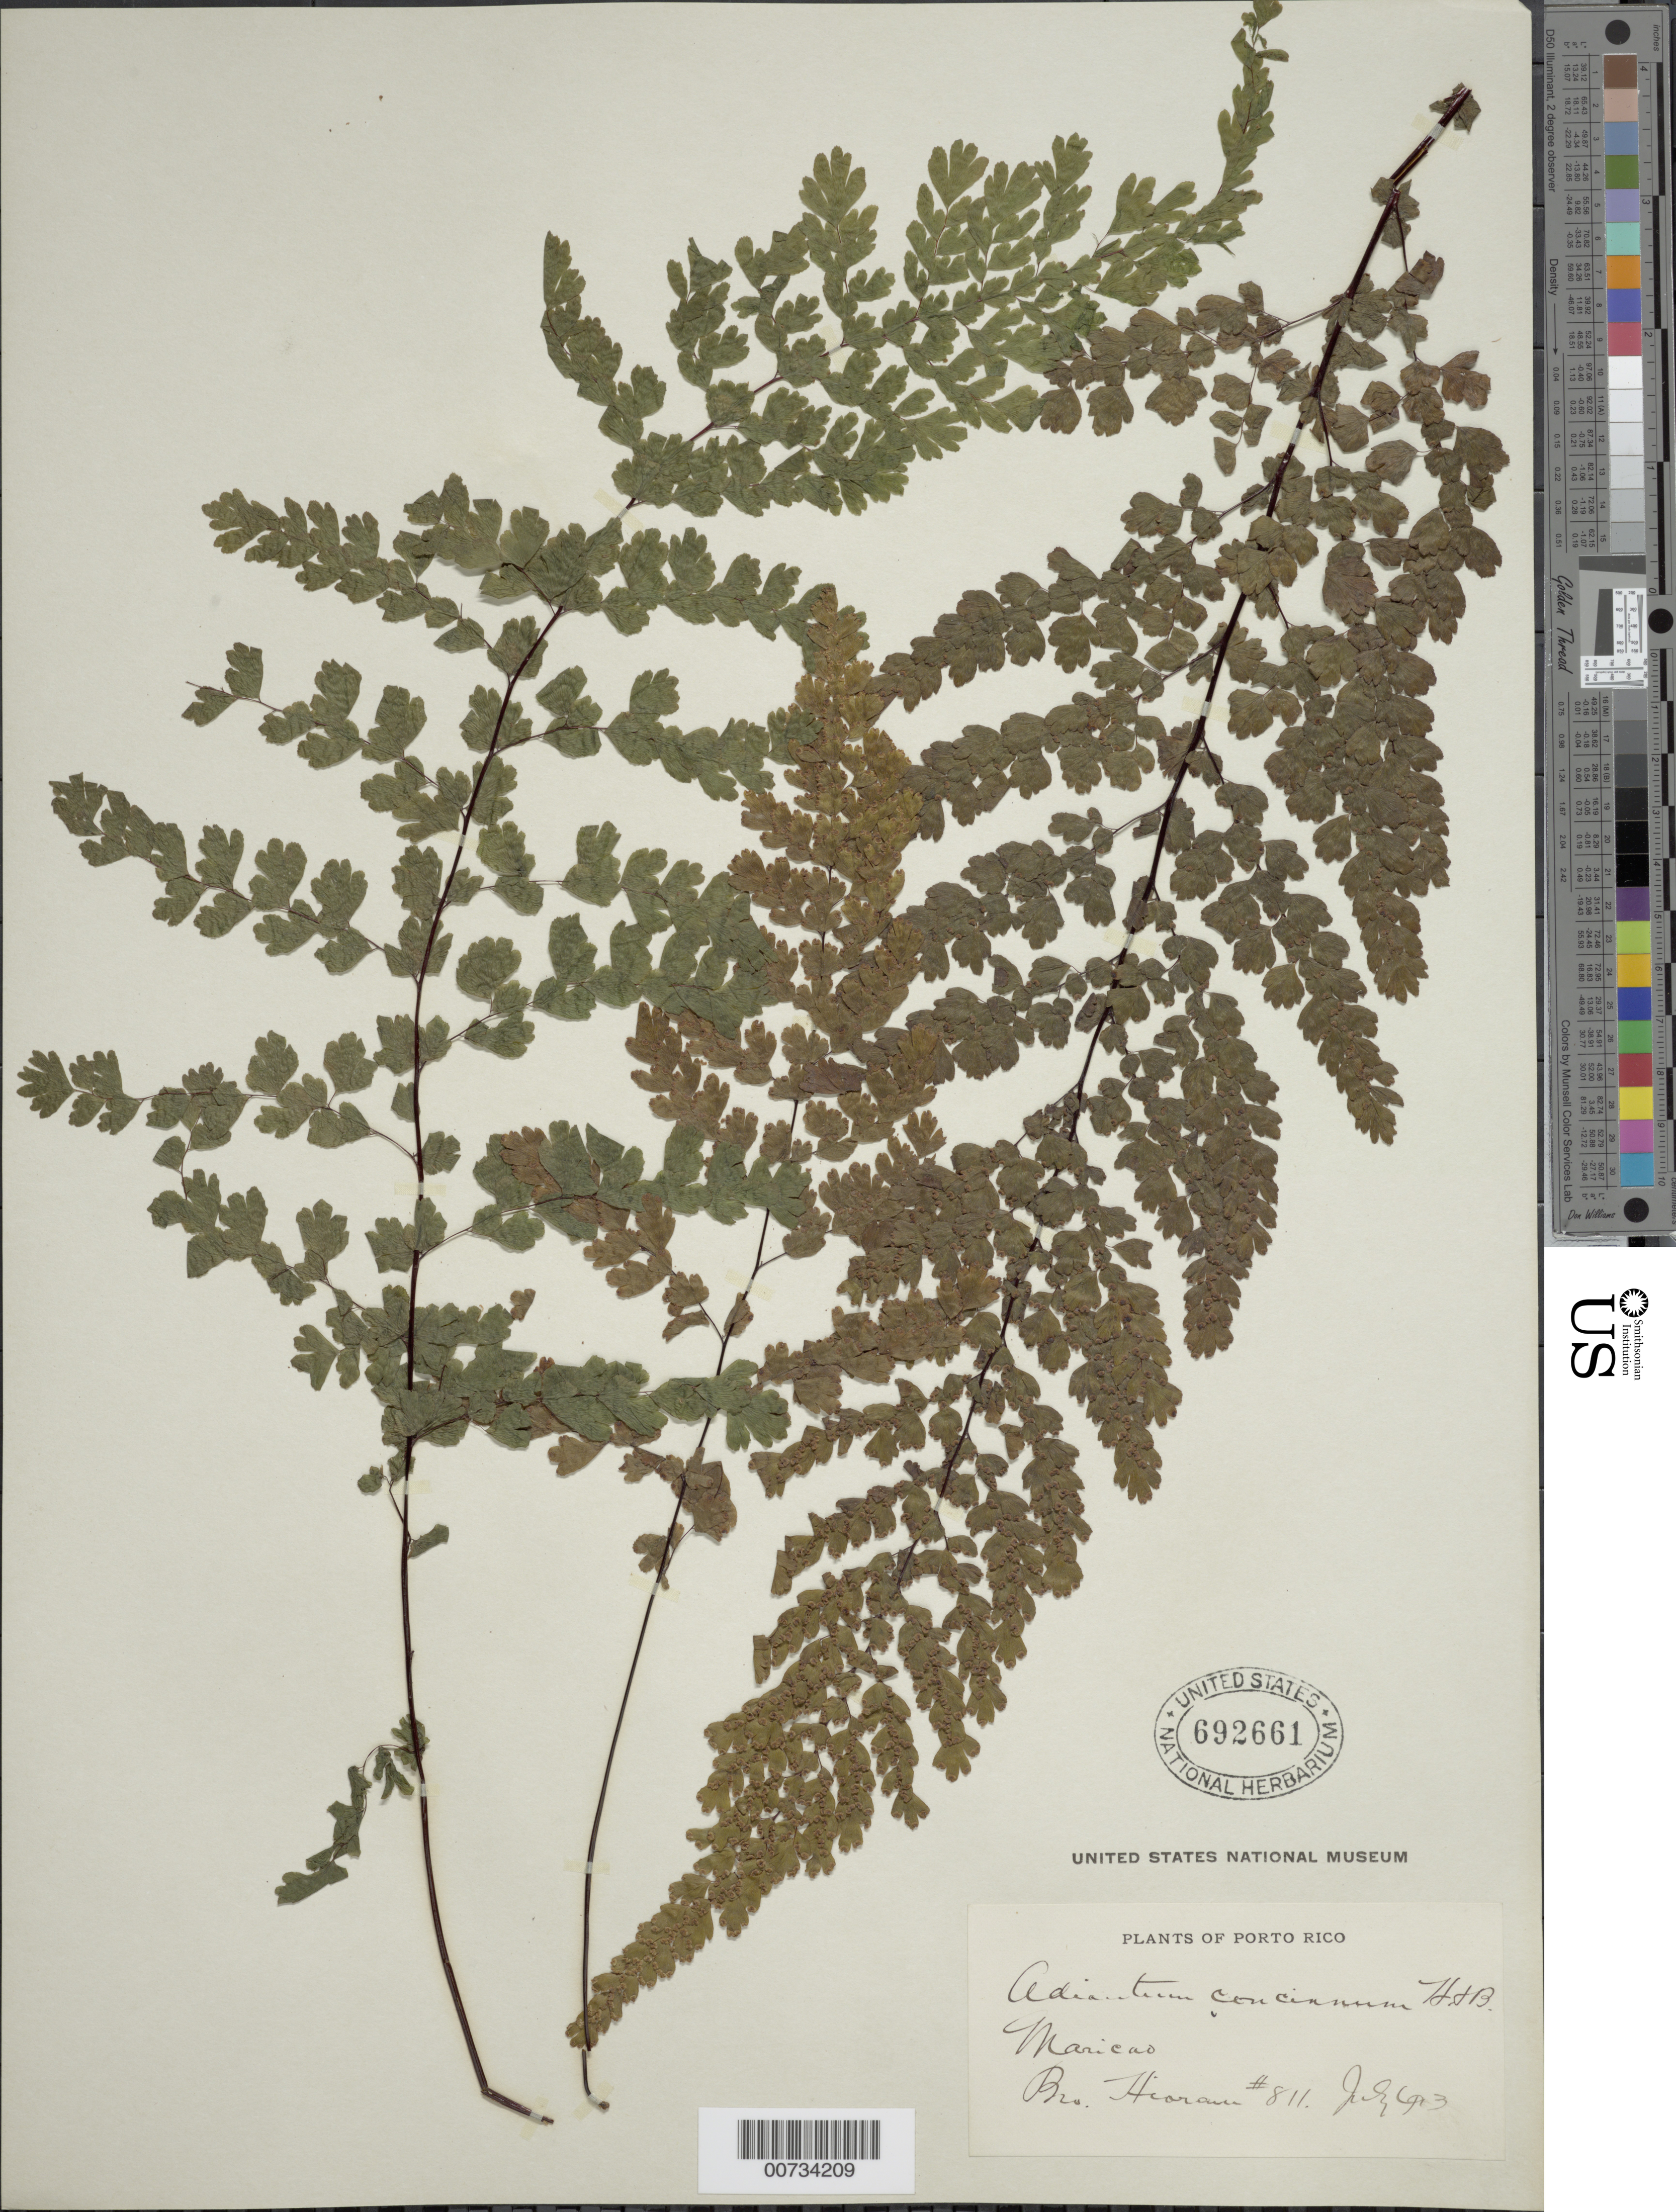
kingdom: Plantae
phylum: Tracheophyta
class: Polypodiopsida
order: Polypodiales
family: Pteridaceae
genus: Adiantum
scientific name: Adiantum concinnum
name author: Humb. & Bonpl. ex Willd.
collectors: Bro. Hioram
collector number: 811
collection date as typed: Jul 1913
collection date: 1913-07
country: Puerto Rico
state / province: Maricao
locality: Maricao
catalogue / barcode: US 692661